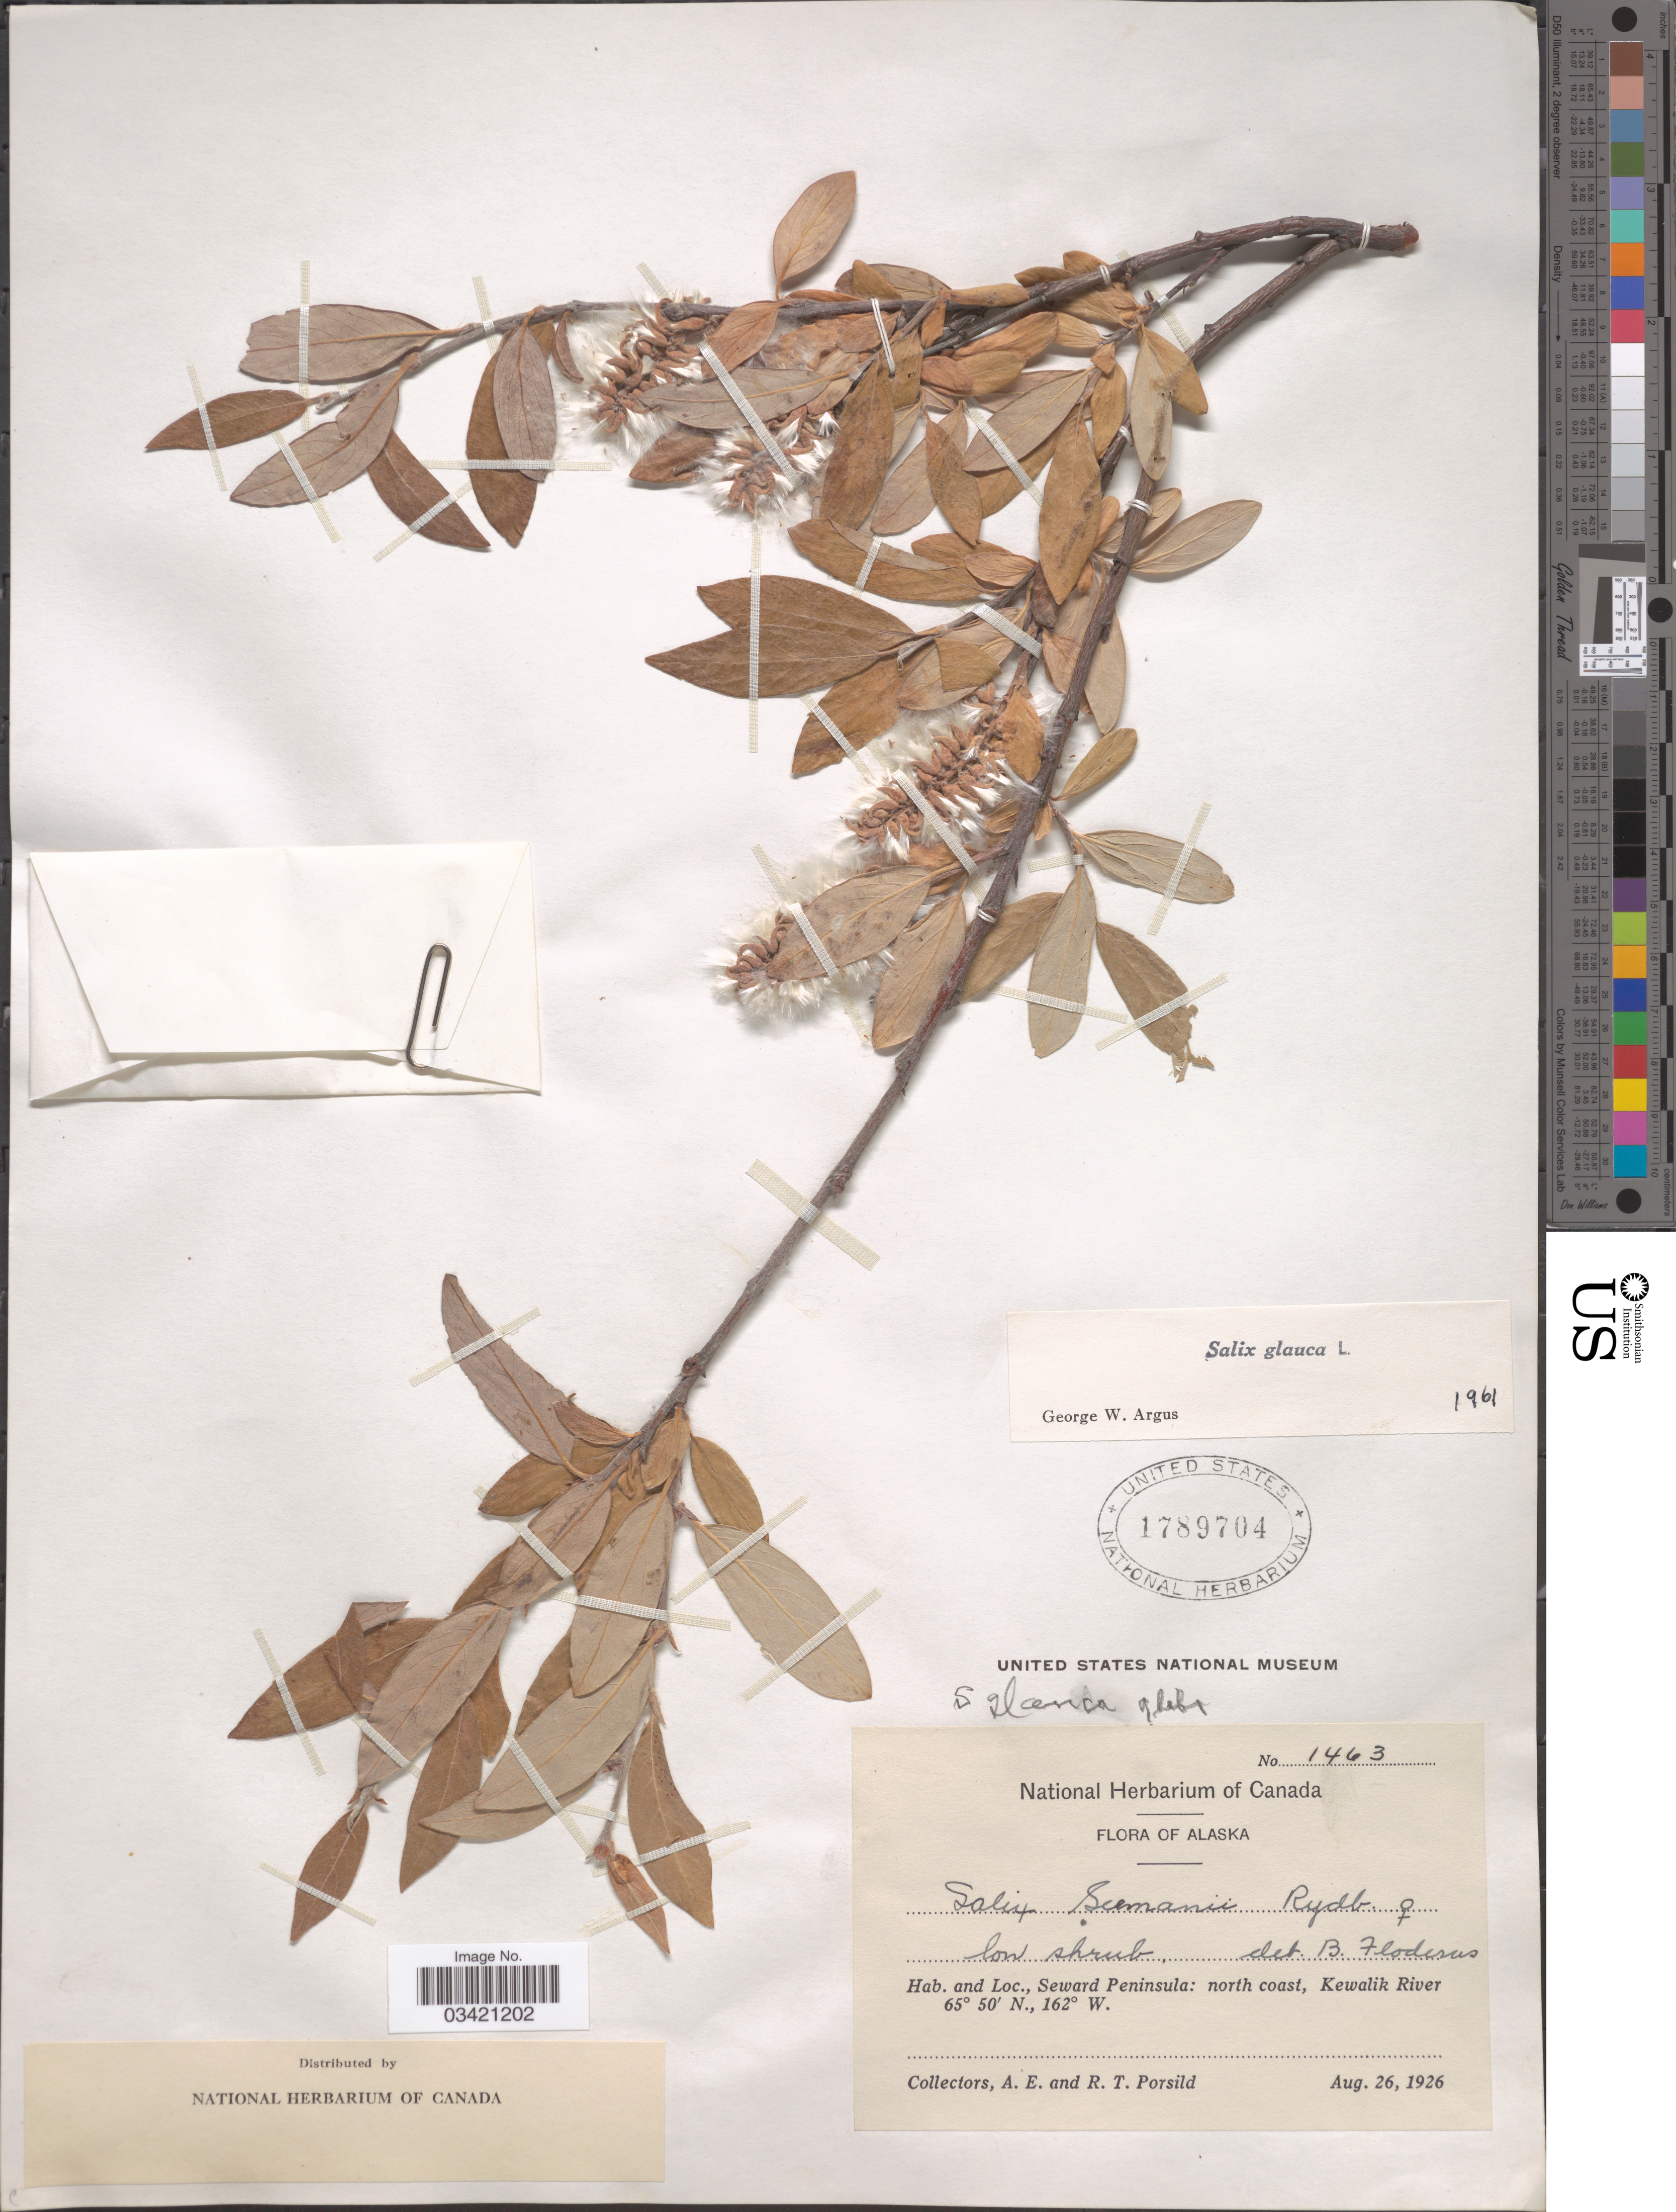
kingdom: Plantae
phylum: Tracheophyta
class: Magnoliopsida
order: Malpighiales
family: Salicaceae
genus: Salix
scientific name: Salix glauca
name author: L.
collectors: A. E. Porsild & R. T. Porsild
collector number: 1463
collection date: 1926-08-26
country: United States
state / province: Alaska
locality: Seward Peninsula: north coast, Kewalik River.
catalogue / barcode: US 1789704